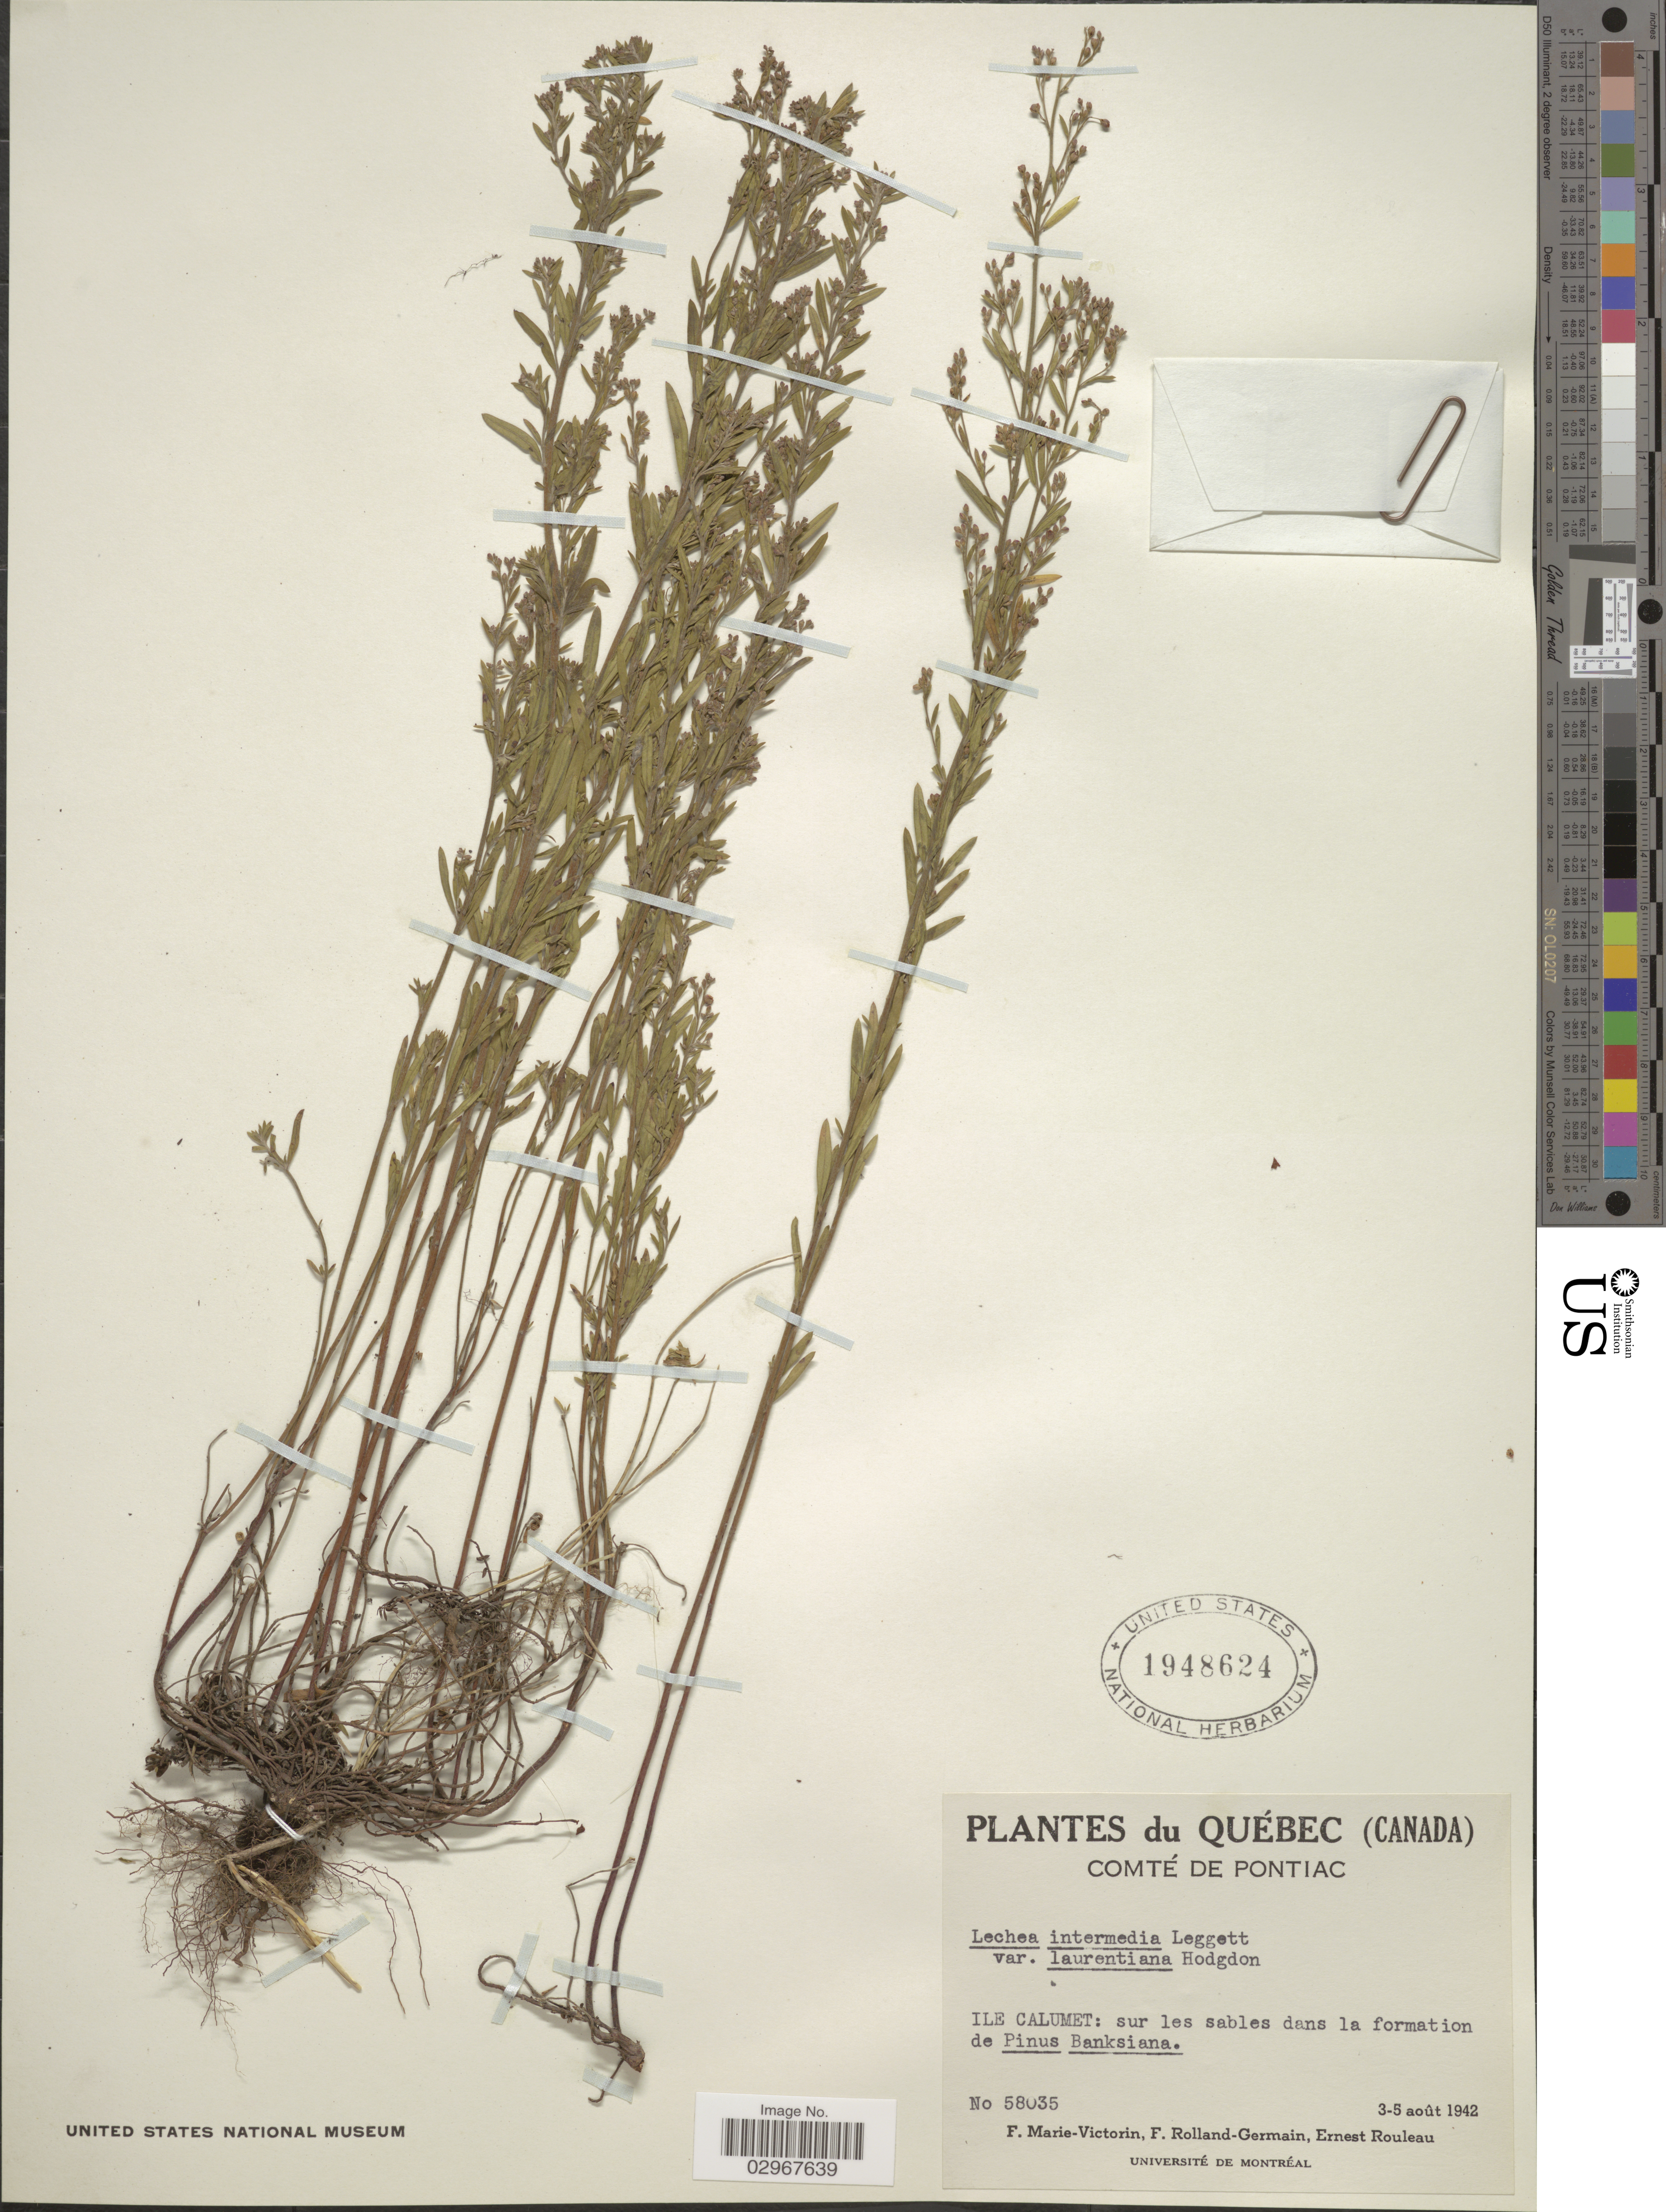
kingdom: Plantae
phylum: Tracheophyta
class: Magnoliopsida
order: Malvales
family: Cistaceae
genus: Lechea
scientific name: Lechea intermedia var. laurentiana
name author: Hodgdon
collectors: F. Marie-Victorin, Rolland-Germain & E. Rouleau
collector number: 58035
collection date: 1942-08-03/1942-08-05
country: Canada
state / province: Quebec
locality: Comté de Pontiac. Ile Calumet.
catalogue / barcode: US 1948624